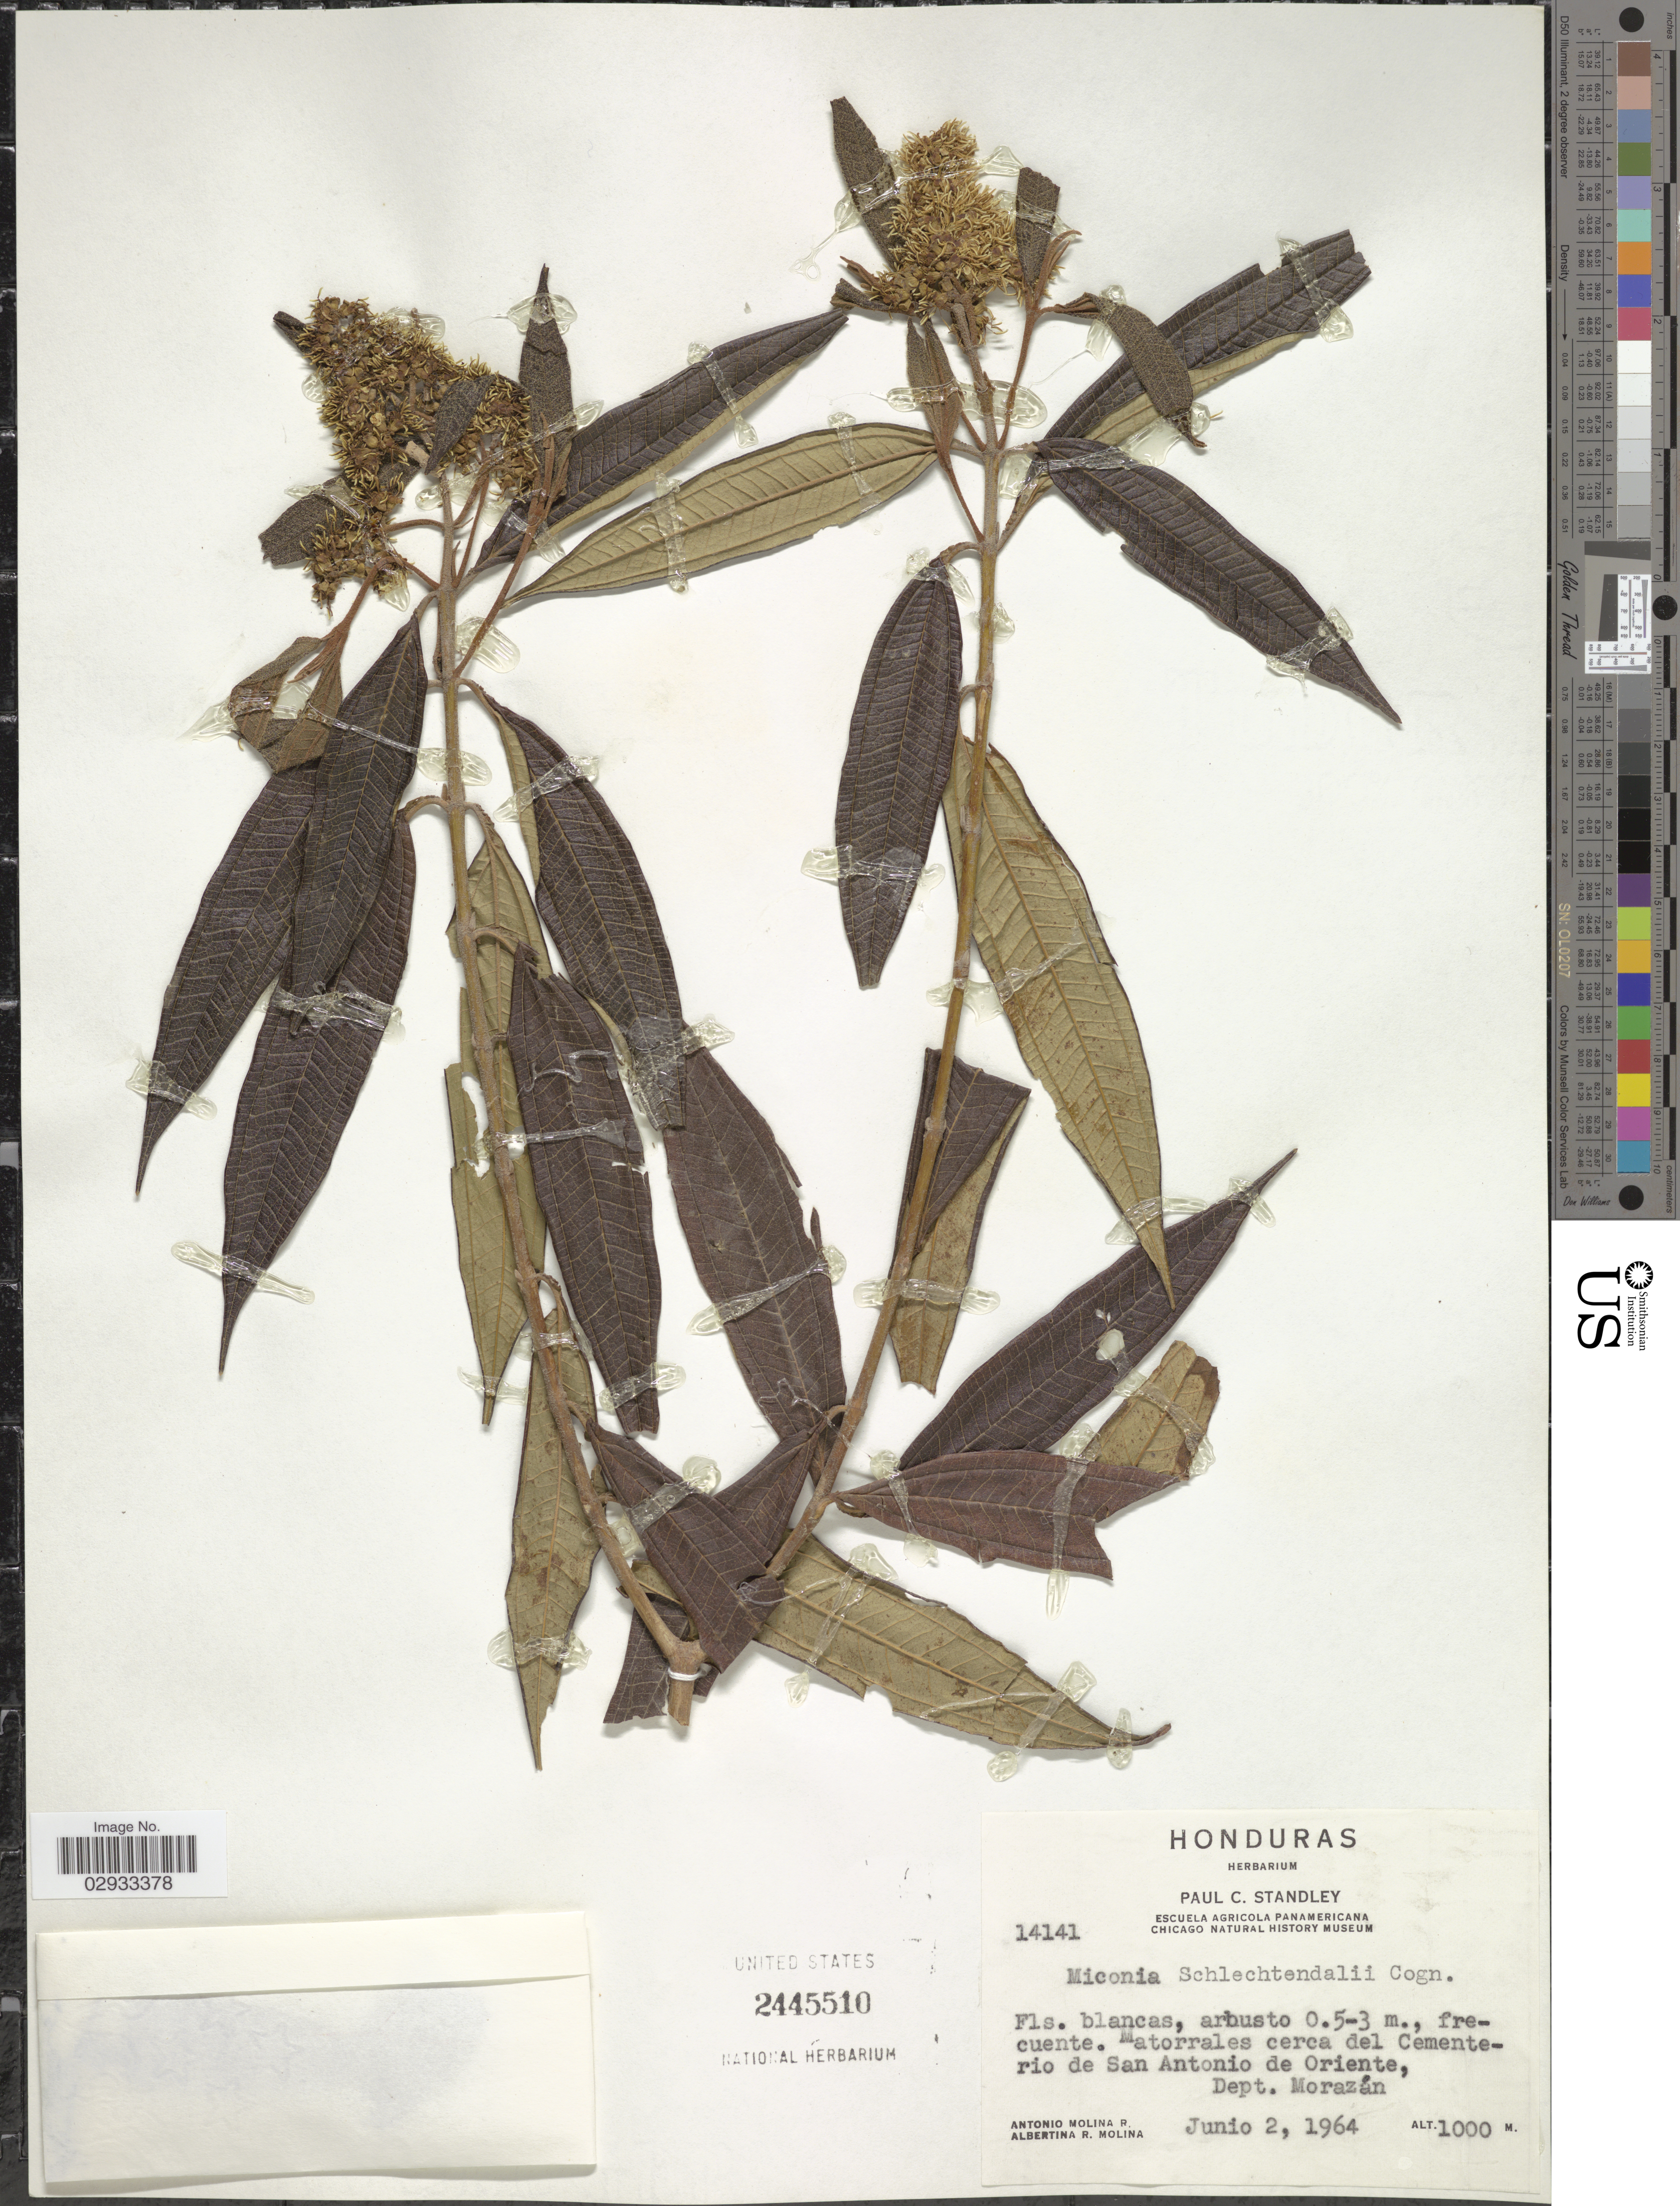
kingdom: Plantae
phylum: Tracheophyta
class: Magnoliopsida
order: Myrtales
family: Melastomataceae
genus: Miconia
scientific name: Miconia schlechtendalii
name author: Cogn. in DC.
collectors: A. Molina R. & A. R. Molina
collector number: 14141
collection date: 1964-06-02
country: Honduras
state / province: Fco. Morazán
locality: Matorrales cerca del Cemente-rio de San Antonio de Oriente, Dept. Morazán.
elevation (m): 1000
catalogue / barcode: US 2445510